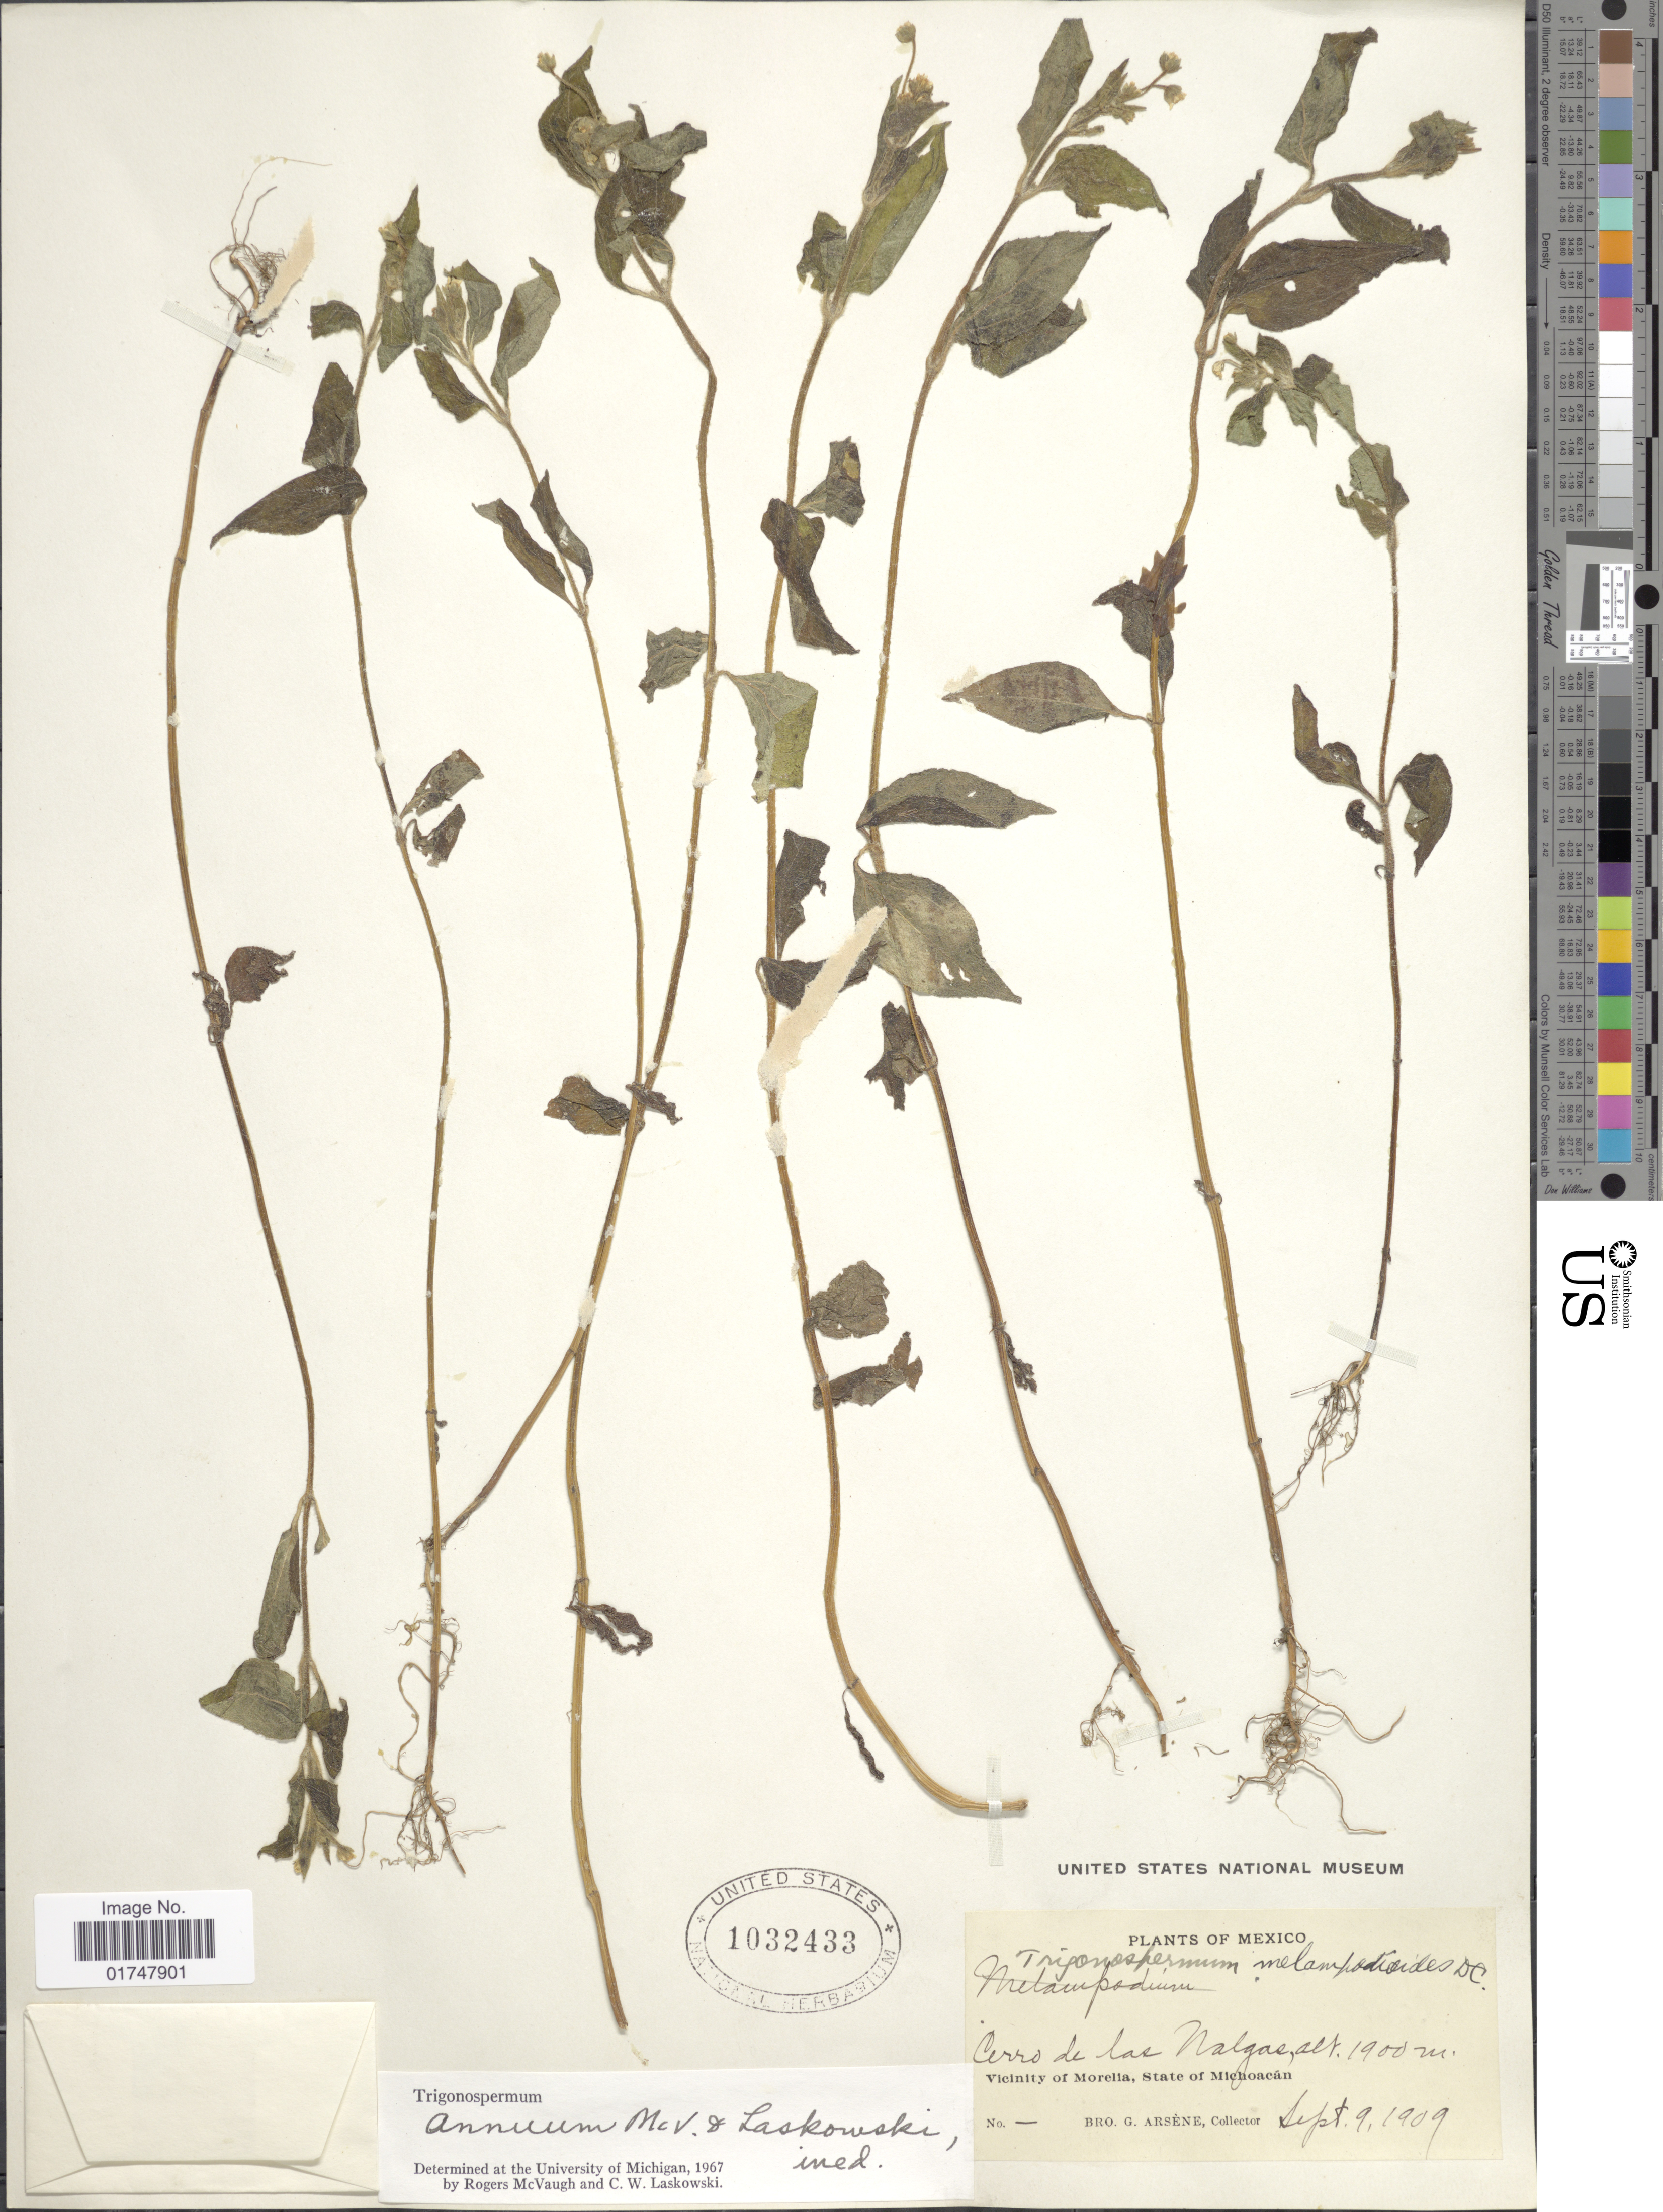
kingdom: Plantae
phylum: Tracheophyta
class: Magnoliopsida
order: Asterales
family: Asteraceae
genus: Trigonospermum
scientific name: Trigonospermum annuum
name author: McVaugh & Laskowski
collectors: Bro. G. Arsène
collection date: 1909-09-09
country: Mexico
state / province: Michoacán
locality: Cerro de las Nalgas, Vicinity of Morelia, State of Michoacan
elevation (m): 1900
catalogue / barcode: US 1032433